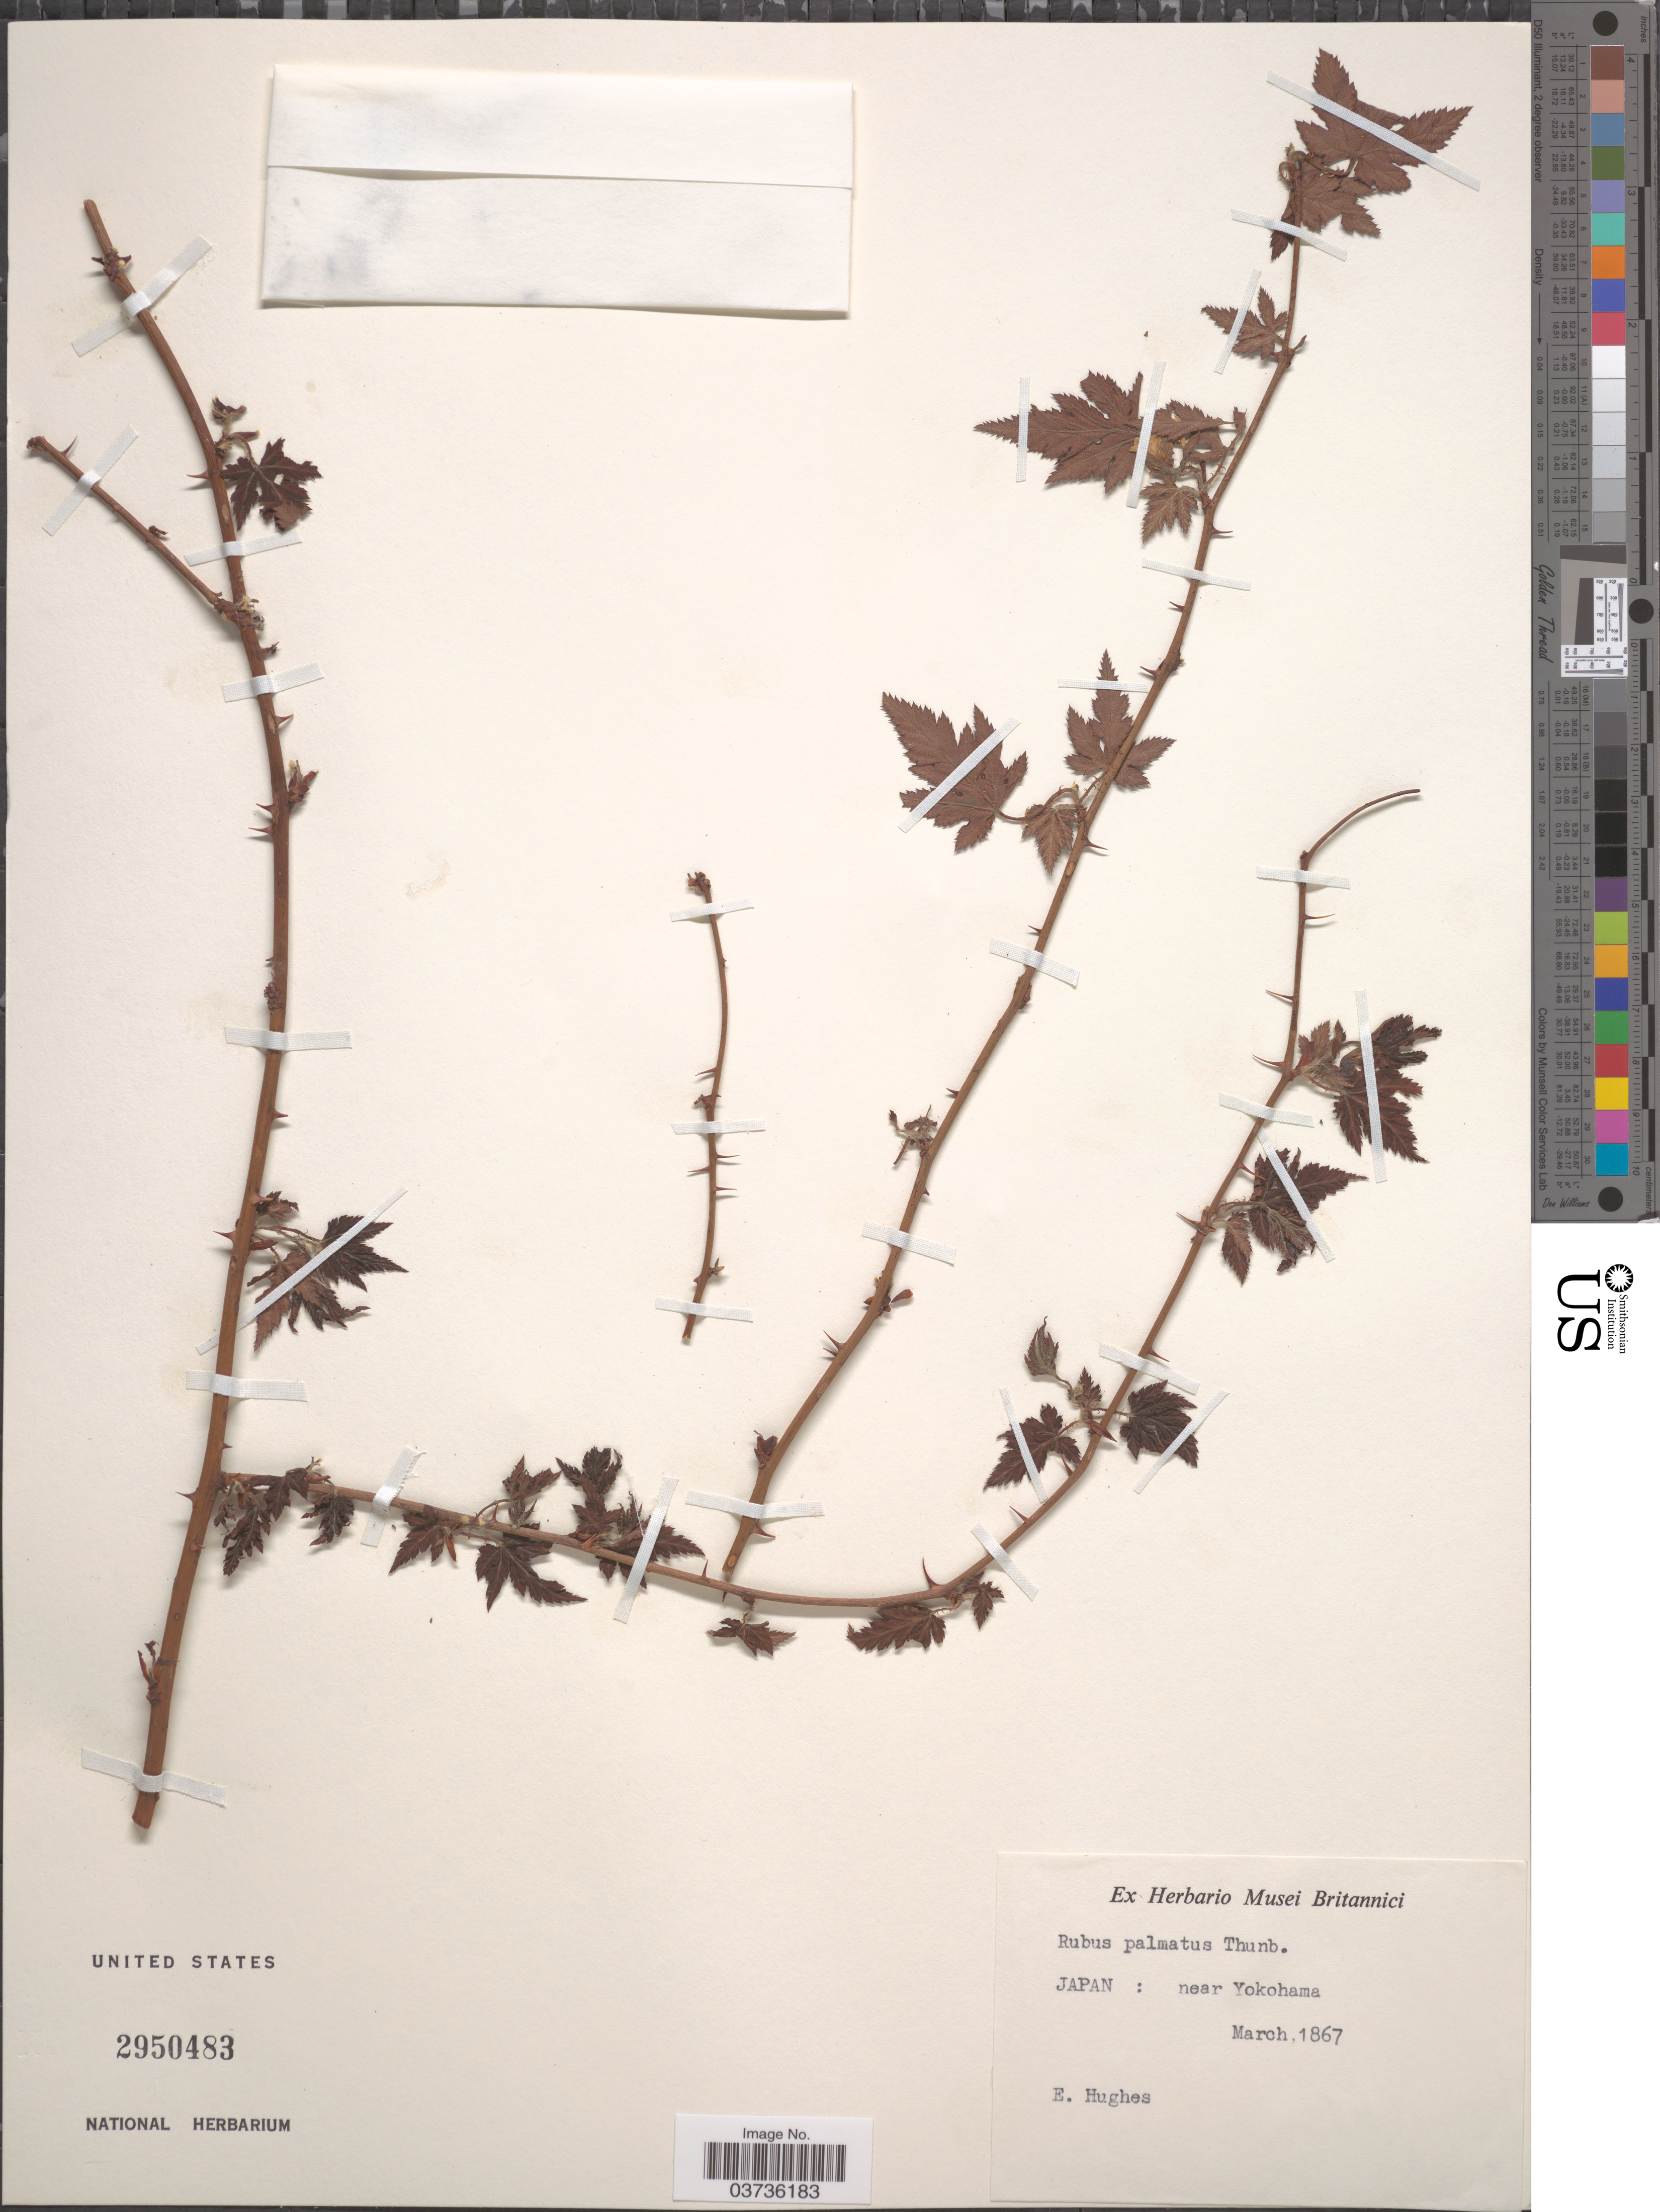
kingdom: Plantae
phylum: Tracheophyta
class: Magnoliopsida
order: Rosales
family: Rosaceae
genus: Rubus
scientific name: Rubus palmatus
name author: Thunb.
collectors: E. Hughes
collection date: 1867-03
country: Japan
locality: Near Yokohama.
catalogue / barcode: US 2950483